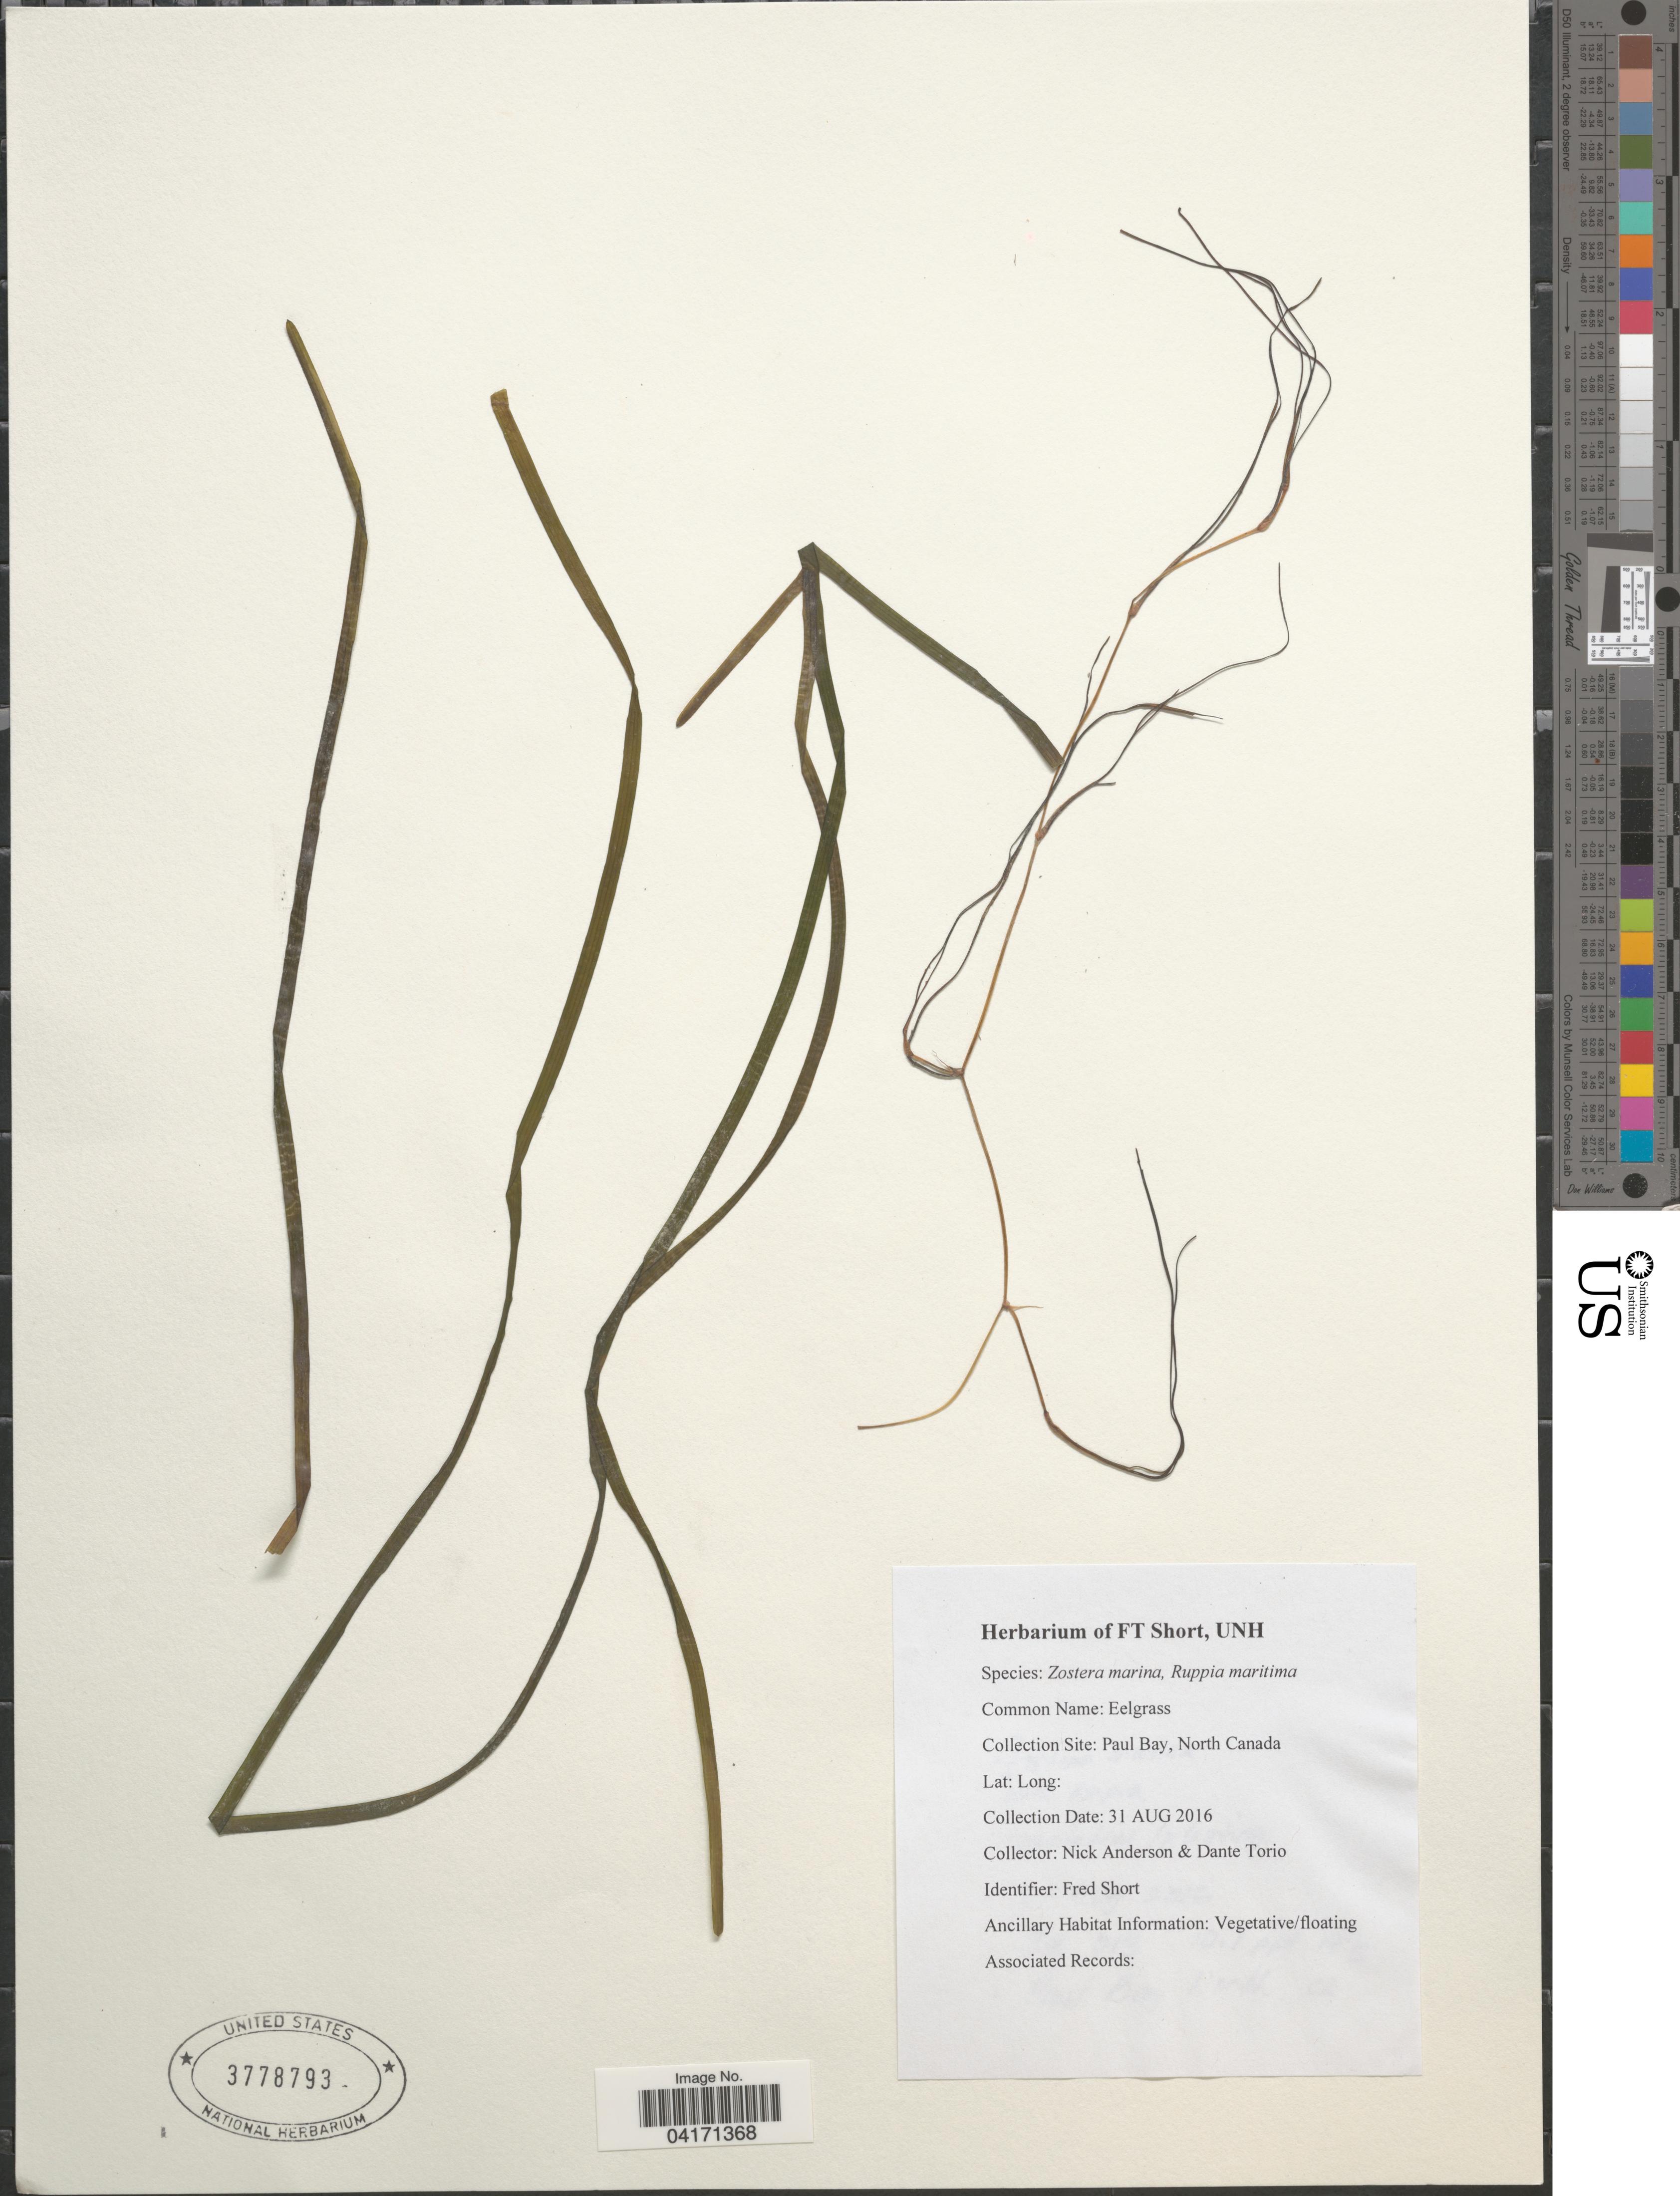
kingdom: Plantae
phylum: Tracheophyta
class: Liliopsida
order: Alismatales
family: Zosteraceae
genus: Zostera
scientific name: Zostera marina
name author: L.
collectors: N. Anderson & D. Torio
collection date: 2016-08-31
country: Canada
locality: Paul Bay, North Canada.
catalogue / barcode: US 3778793